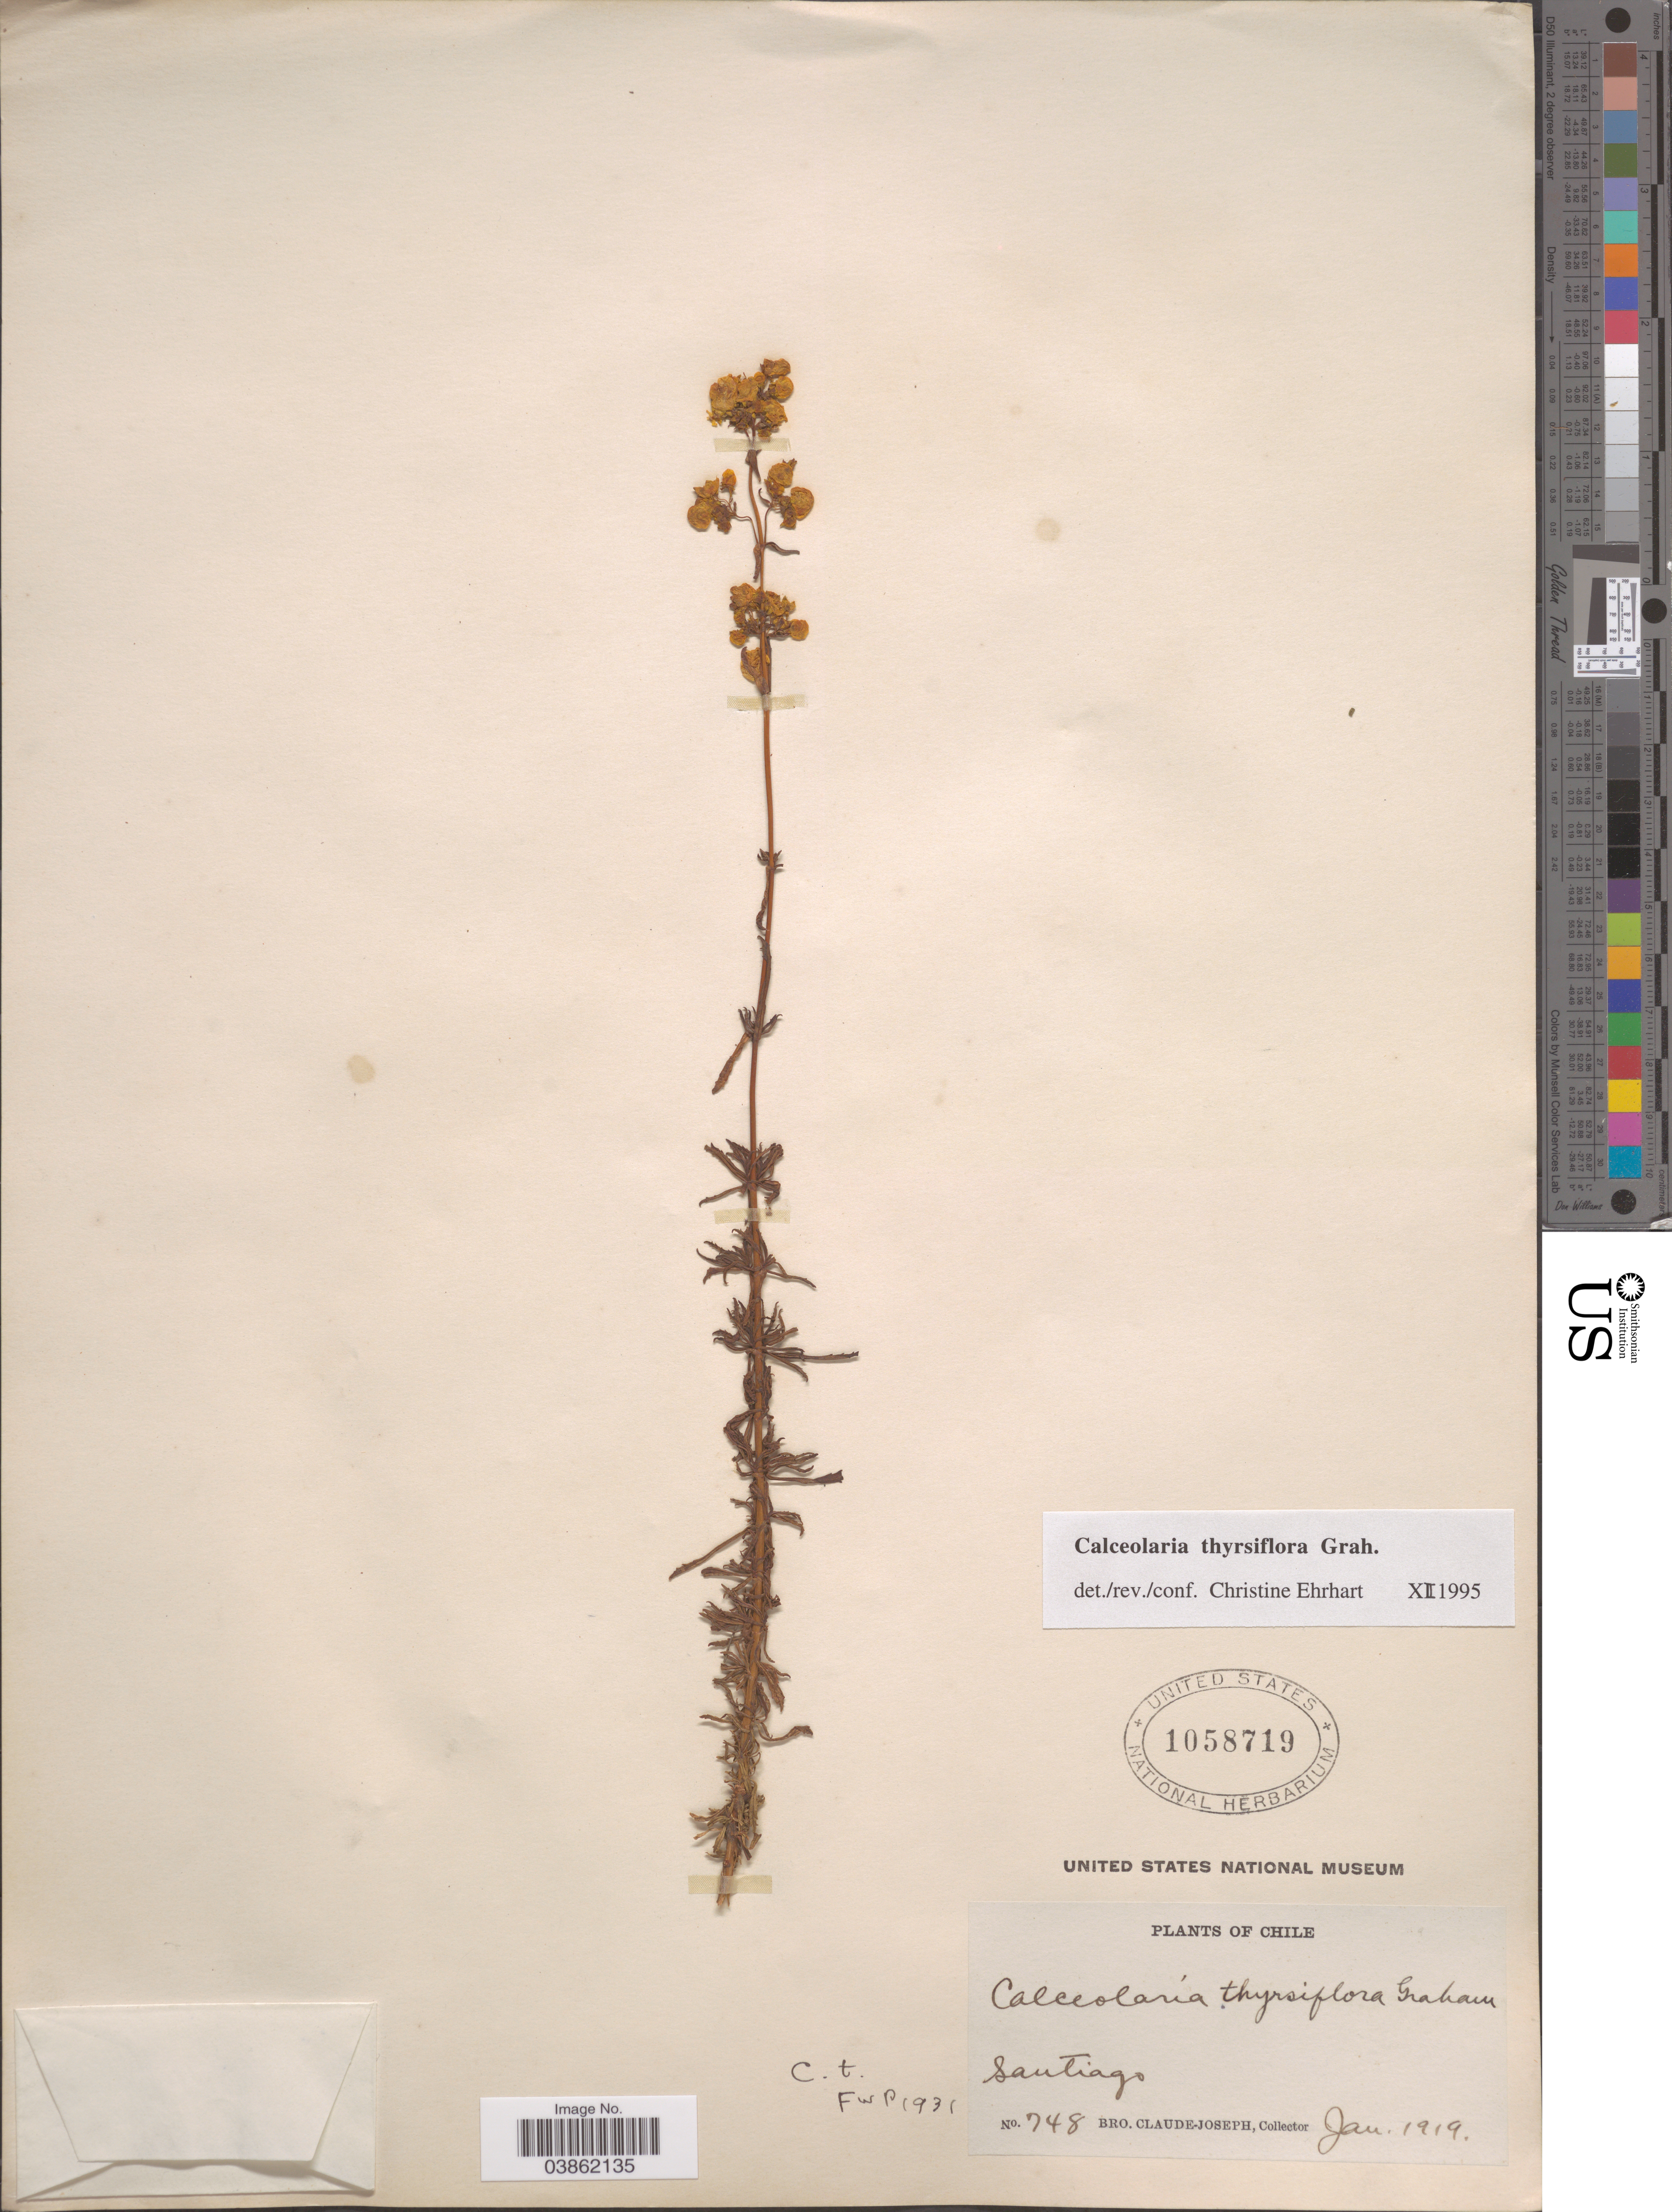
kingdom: Plantae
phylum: Tracheophyta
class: Magnoliopsida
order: Lamiales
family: Calceolariaceae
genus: Calceolaria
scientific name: Calceolaria thyrsiflora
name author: Graham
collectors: Bro. Claude-Joseph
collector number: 748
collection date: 1919-01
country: Chile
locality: Santiago.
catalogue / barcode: US 1058719